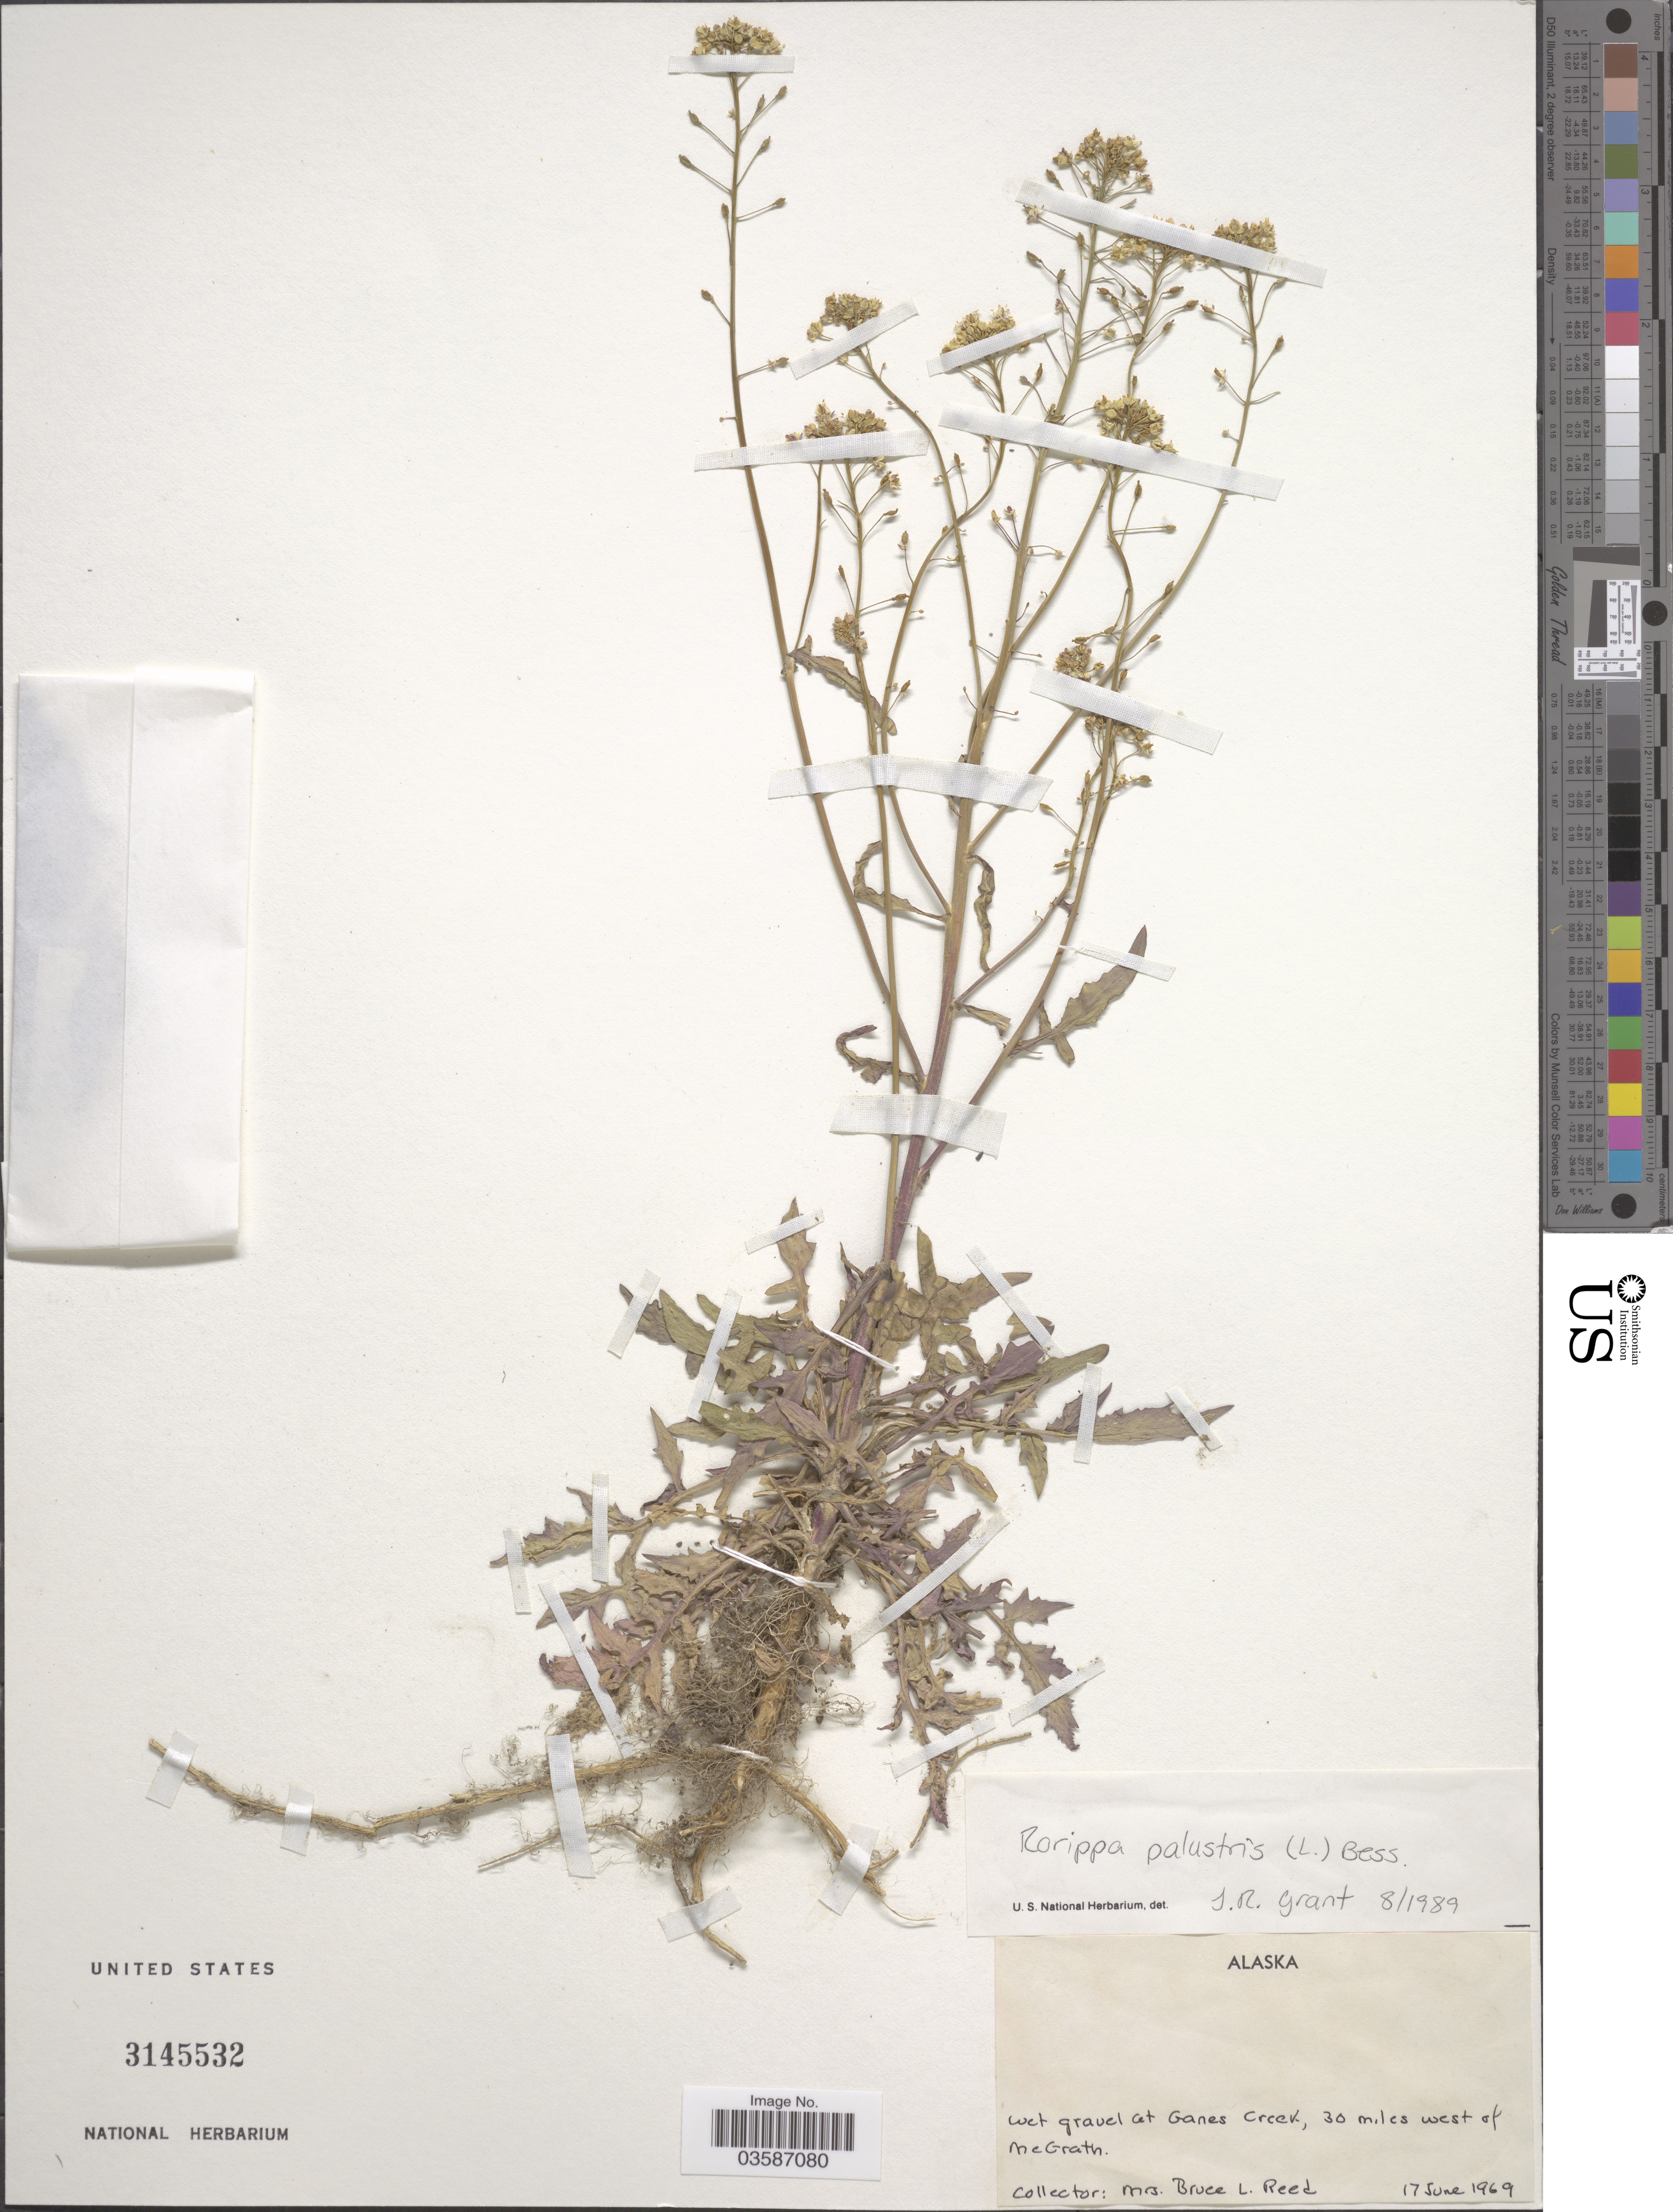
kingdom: Plantae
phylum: Tracheophyta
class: Magnoliopsida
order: Brassicales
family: Brassicaceae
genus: Rorippa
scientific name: Rorippa islandica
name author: (Oeder) Borbás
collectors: B. Reed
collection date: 1969-06-17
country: United States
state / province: Alaska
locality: At Ganes Creek, 30 miles west of McGrath.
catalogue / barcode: US 3145532